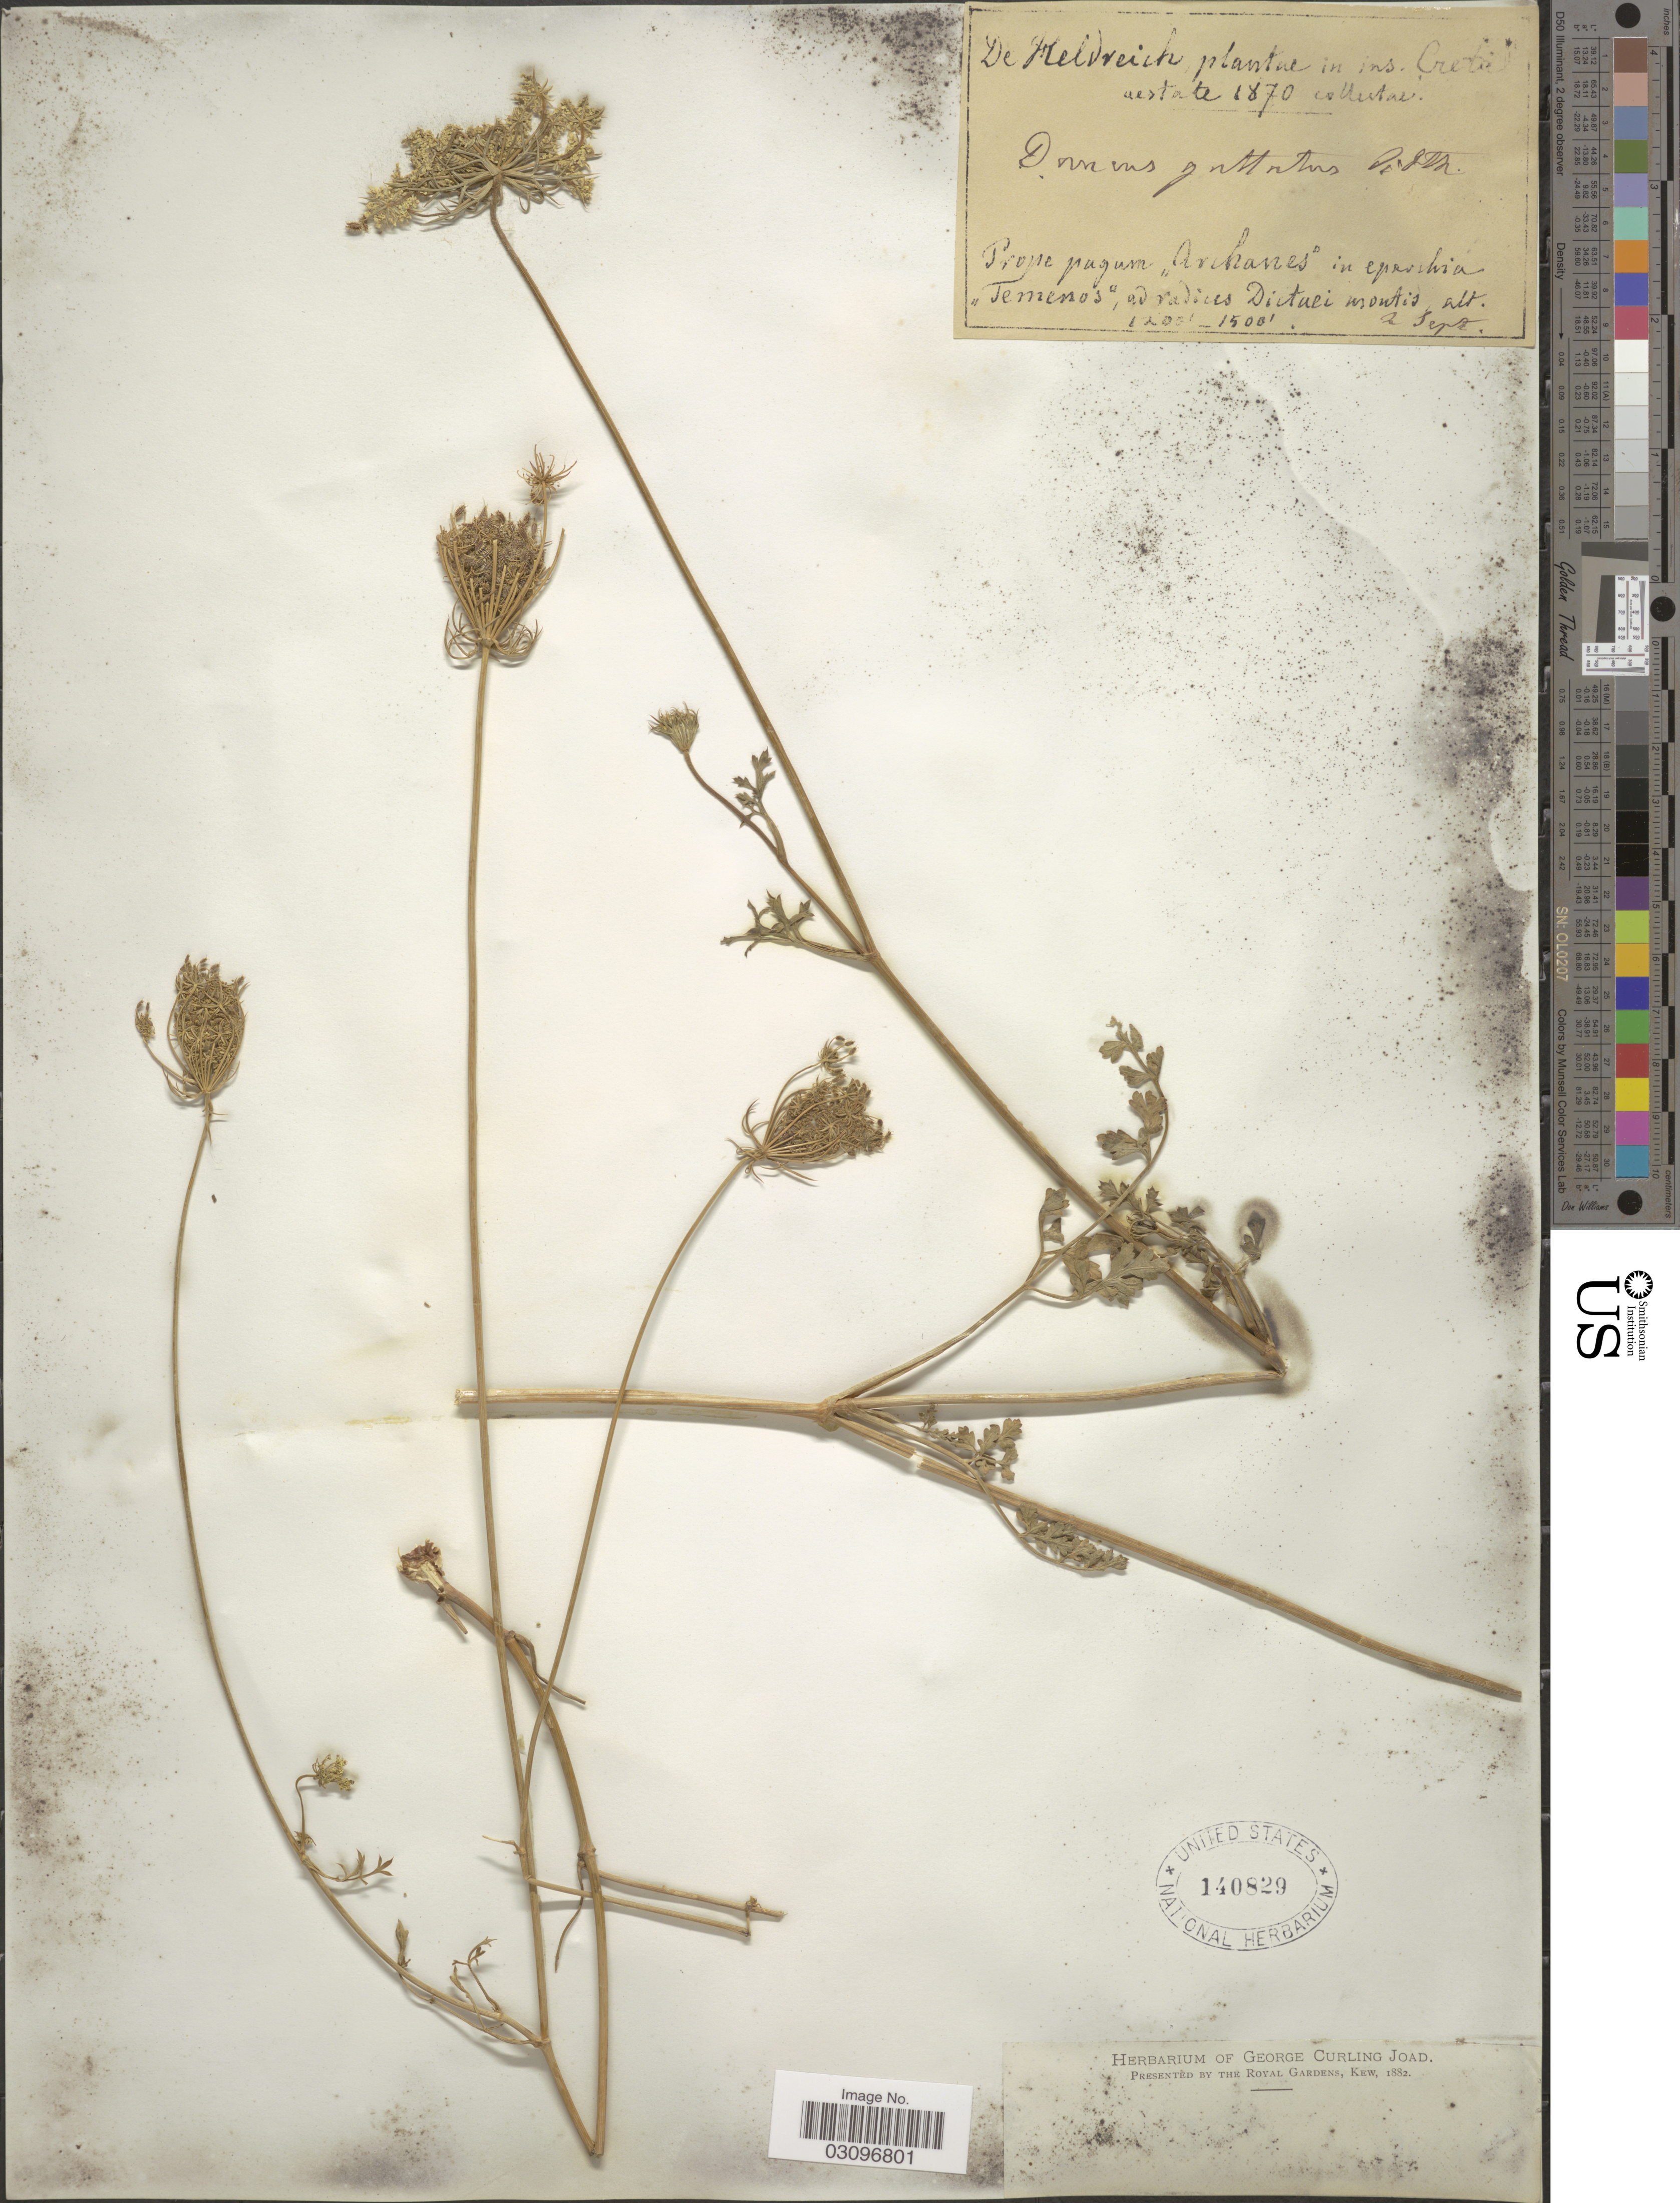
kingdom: Plantae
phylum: Tracheophyta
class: Magnoliopsida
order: Apiales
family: Apiaceae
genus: Daucus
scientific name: Daucus guttatus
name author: Sm.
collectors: -. De Heldreich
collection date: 1870-09-02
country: Greece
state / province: Crete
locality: Ins. Creta. Prope pagum "Archanes" in epershia "Temenos", ad radius Dictaei montis.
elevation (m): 366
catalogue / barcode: US 140829